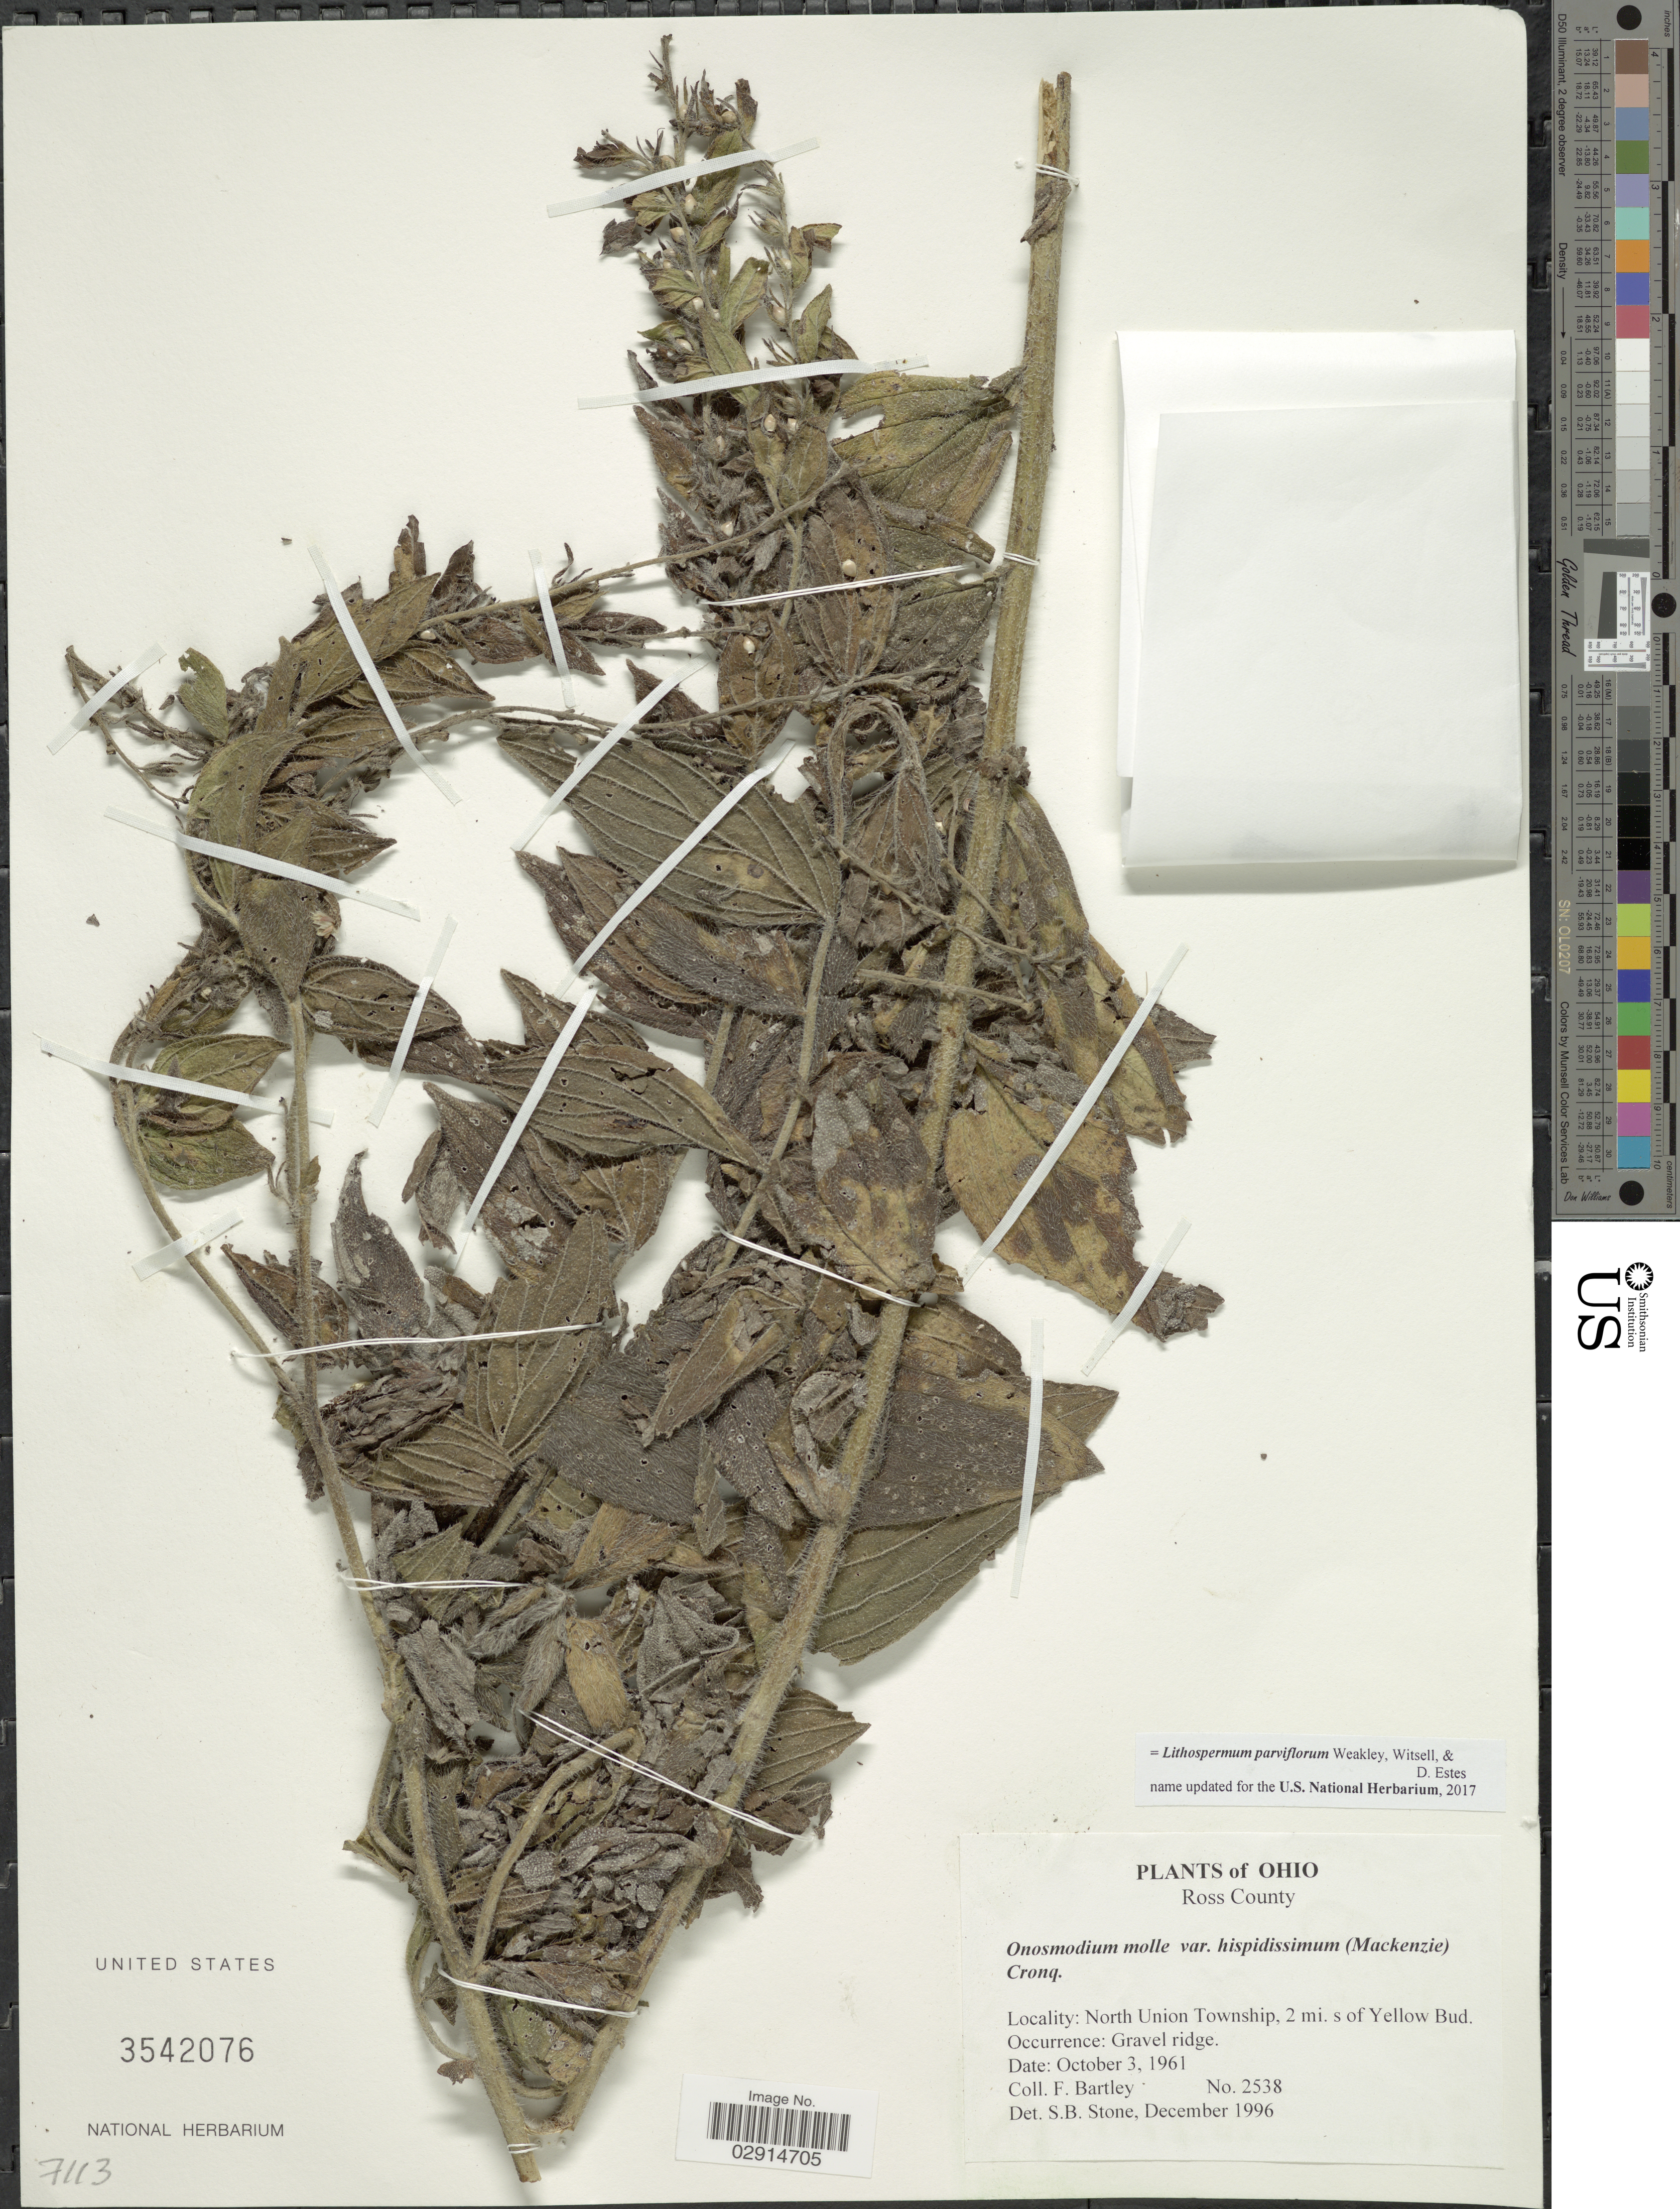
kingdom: Plantae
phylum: Tracheophyta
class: Magnoliopsida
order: Boraginales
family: Boraginaceae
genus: Lithospermum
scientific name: Lithospermum parviflorum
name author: Weakley et al.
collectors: F. Bartley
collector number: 2538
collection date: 1961-10-03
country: United States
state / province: Ohio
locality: Ross County, North Union Township, 2 mi. s of Yellow Bud.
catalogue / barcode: US 3542076